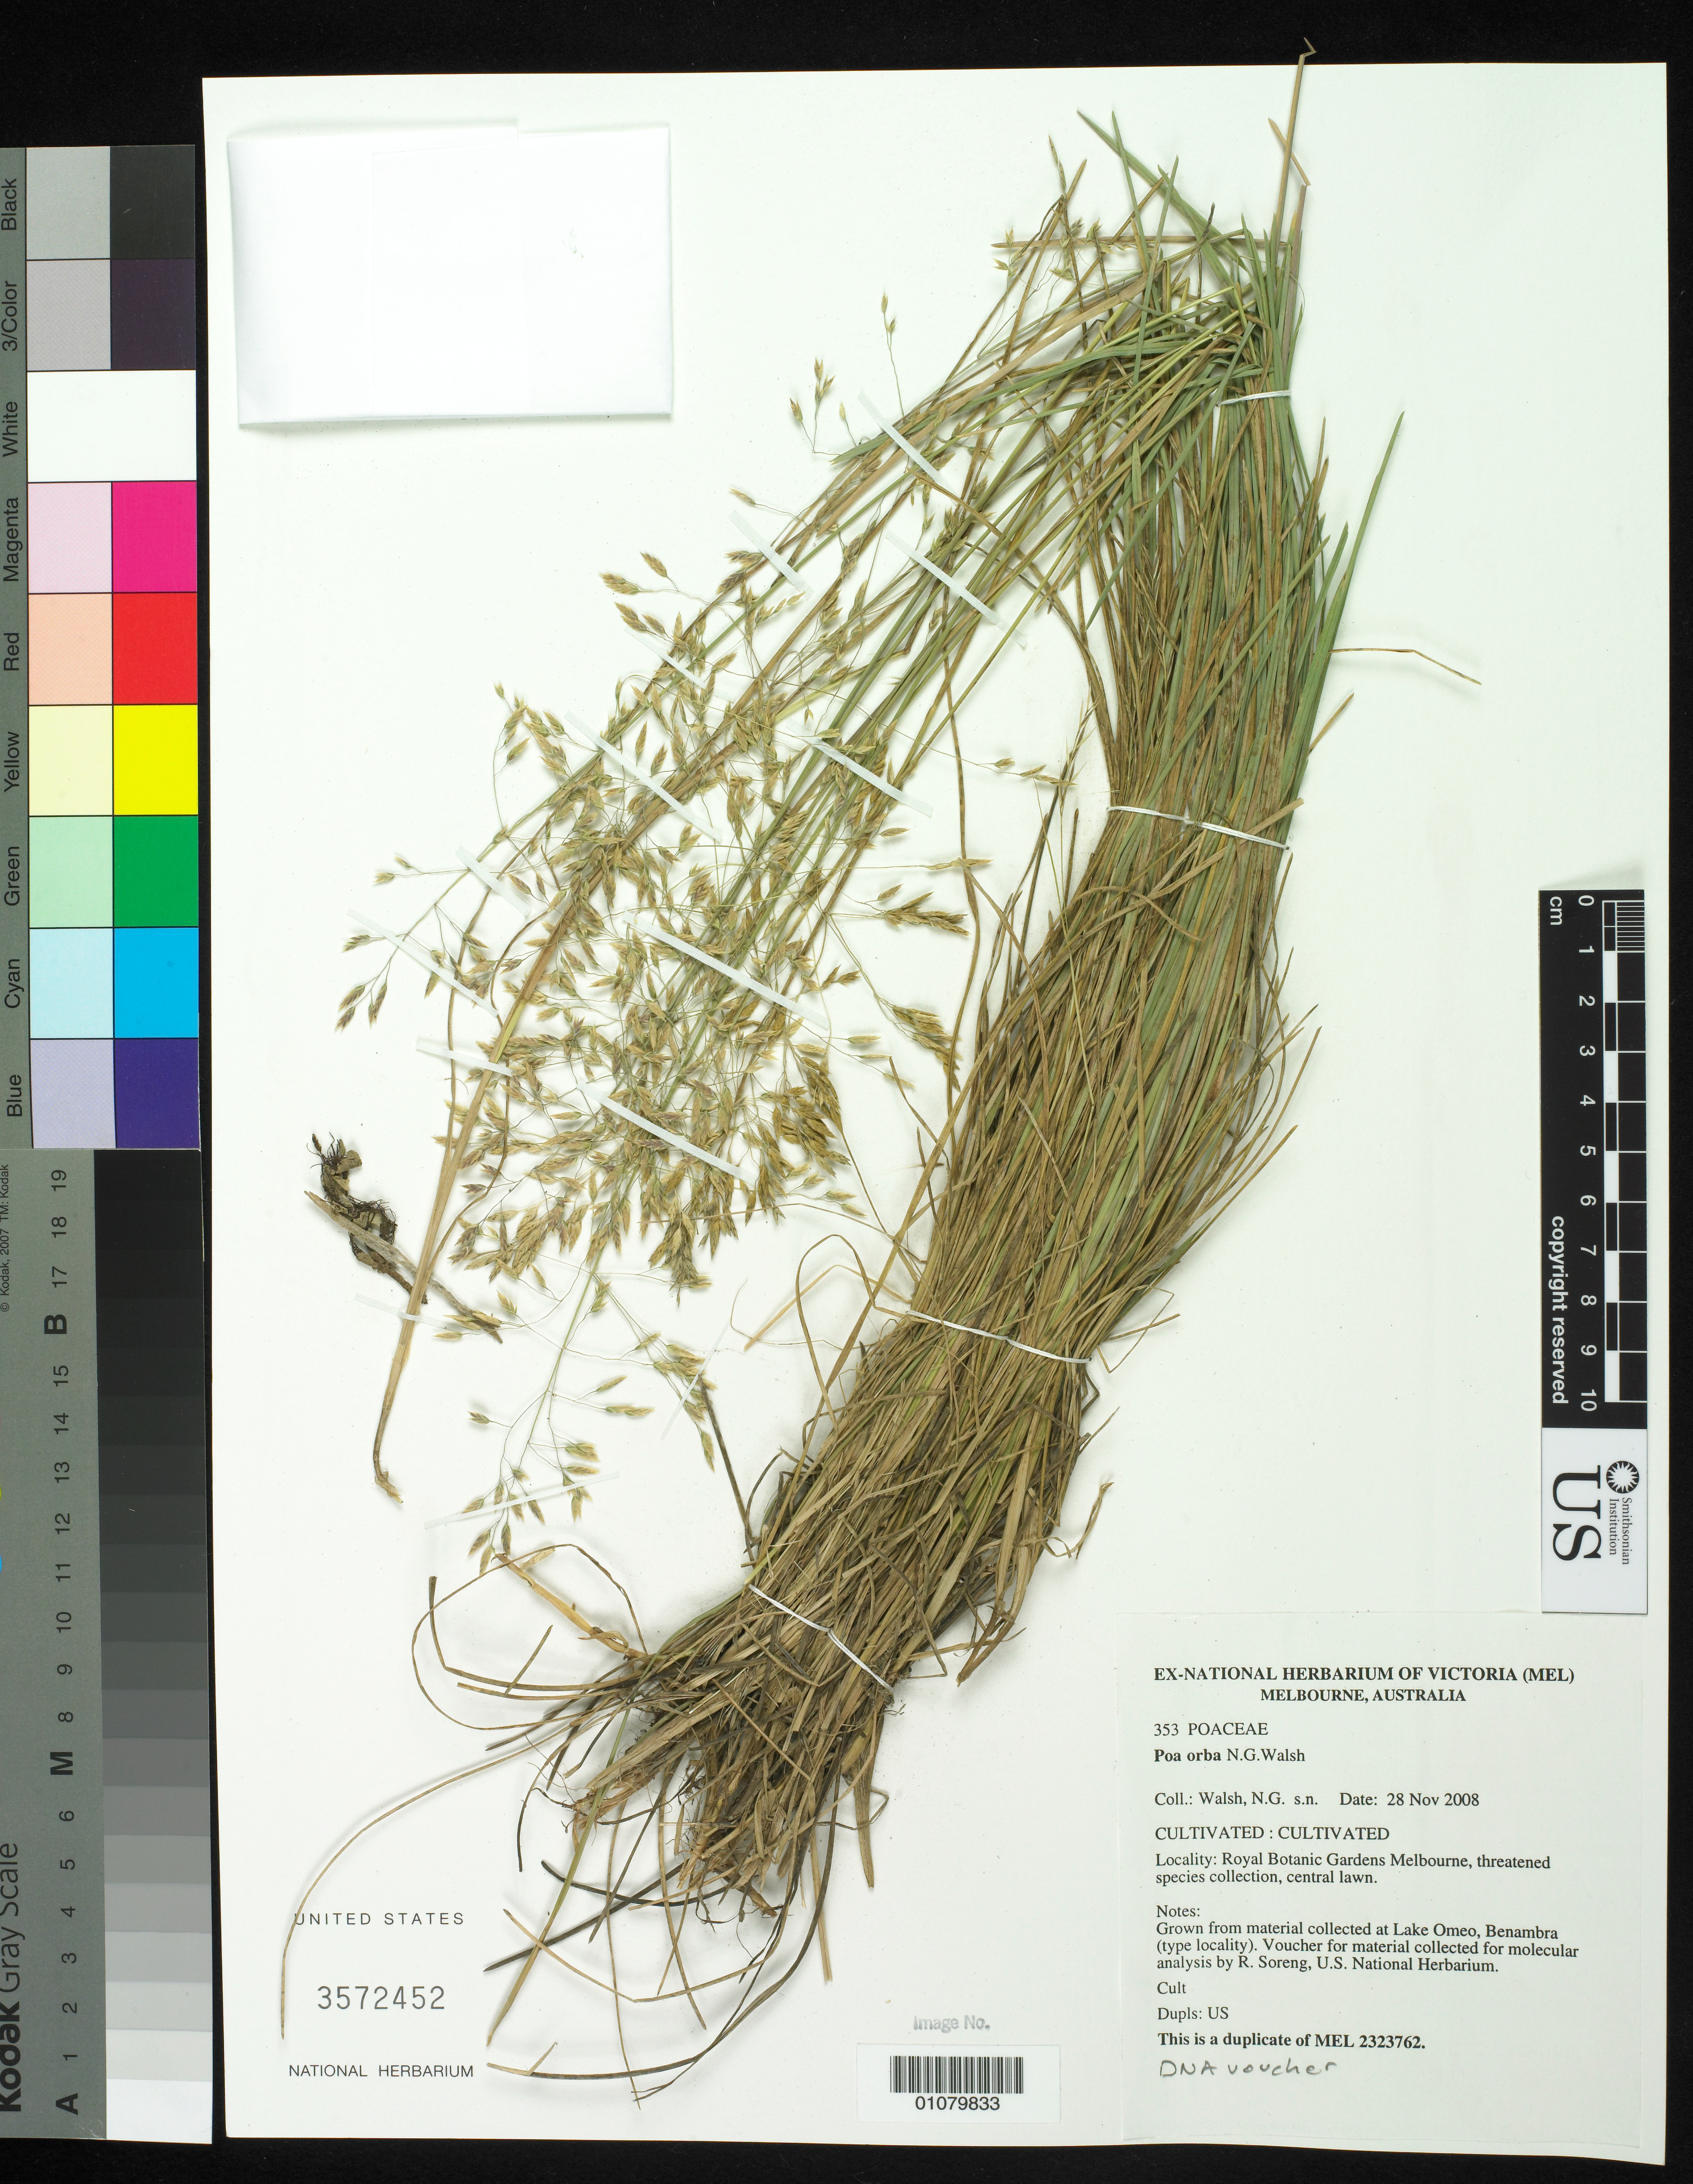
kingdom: Plantae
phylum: Tracheophyta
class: Liliopsida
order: Poales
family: Poaceae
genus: Poa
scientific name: Poa orba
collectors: N. Walsh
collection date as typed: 28 Nov 2008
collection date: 2008-11-28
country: Australia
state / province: Victoria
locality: Royal Botanic Gardens Melbourne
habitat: cultivated.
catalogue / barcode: US 3572452